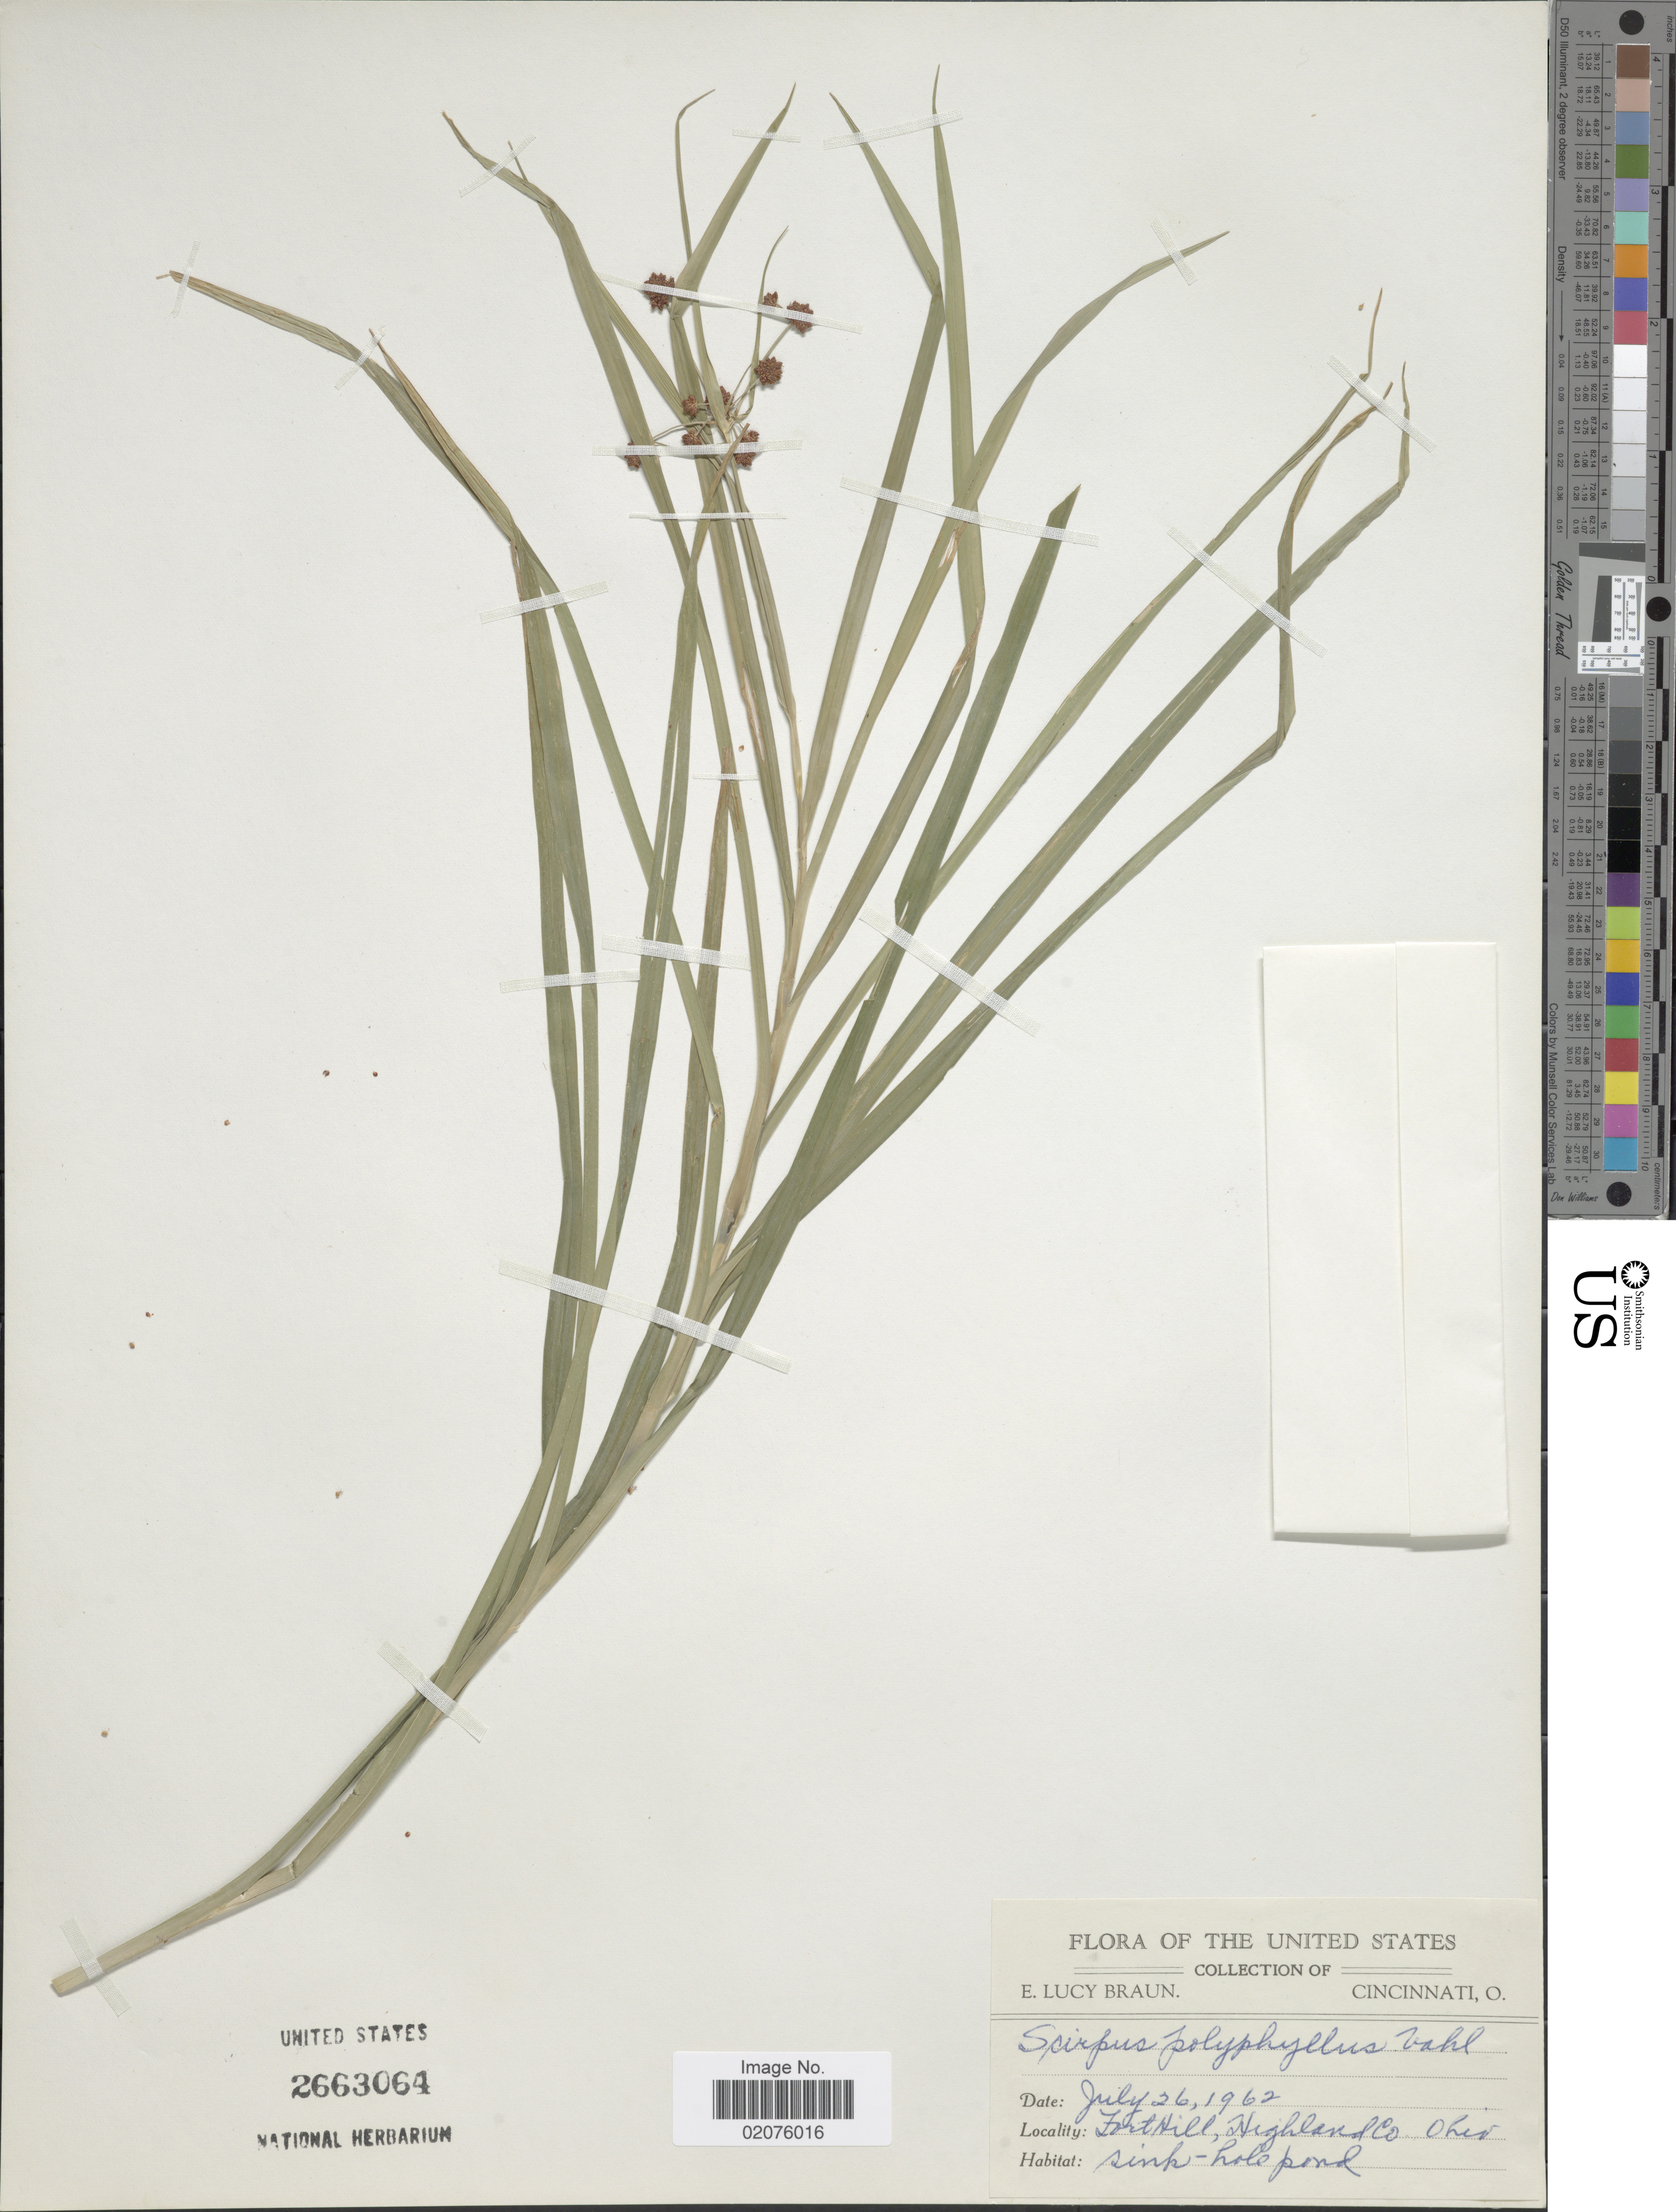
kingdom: Plantae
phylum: Tracheophyta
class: Liliopsida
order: Poales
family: Cyperaceae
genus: Scirpus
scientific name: Scirpus polyphyllus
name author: Vahl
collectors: E. L. Braun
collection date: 1962-07-26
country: United States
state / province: Ohio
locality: Fforthill, Highland Co.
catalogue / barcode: US 2663064